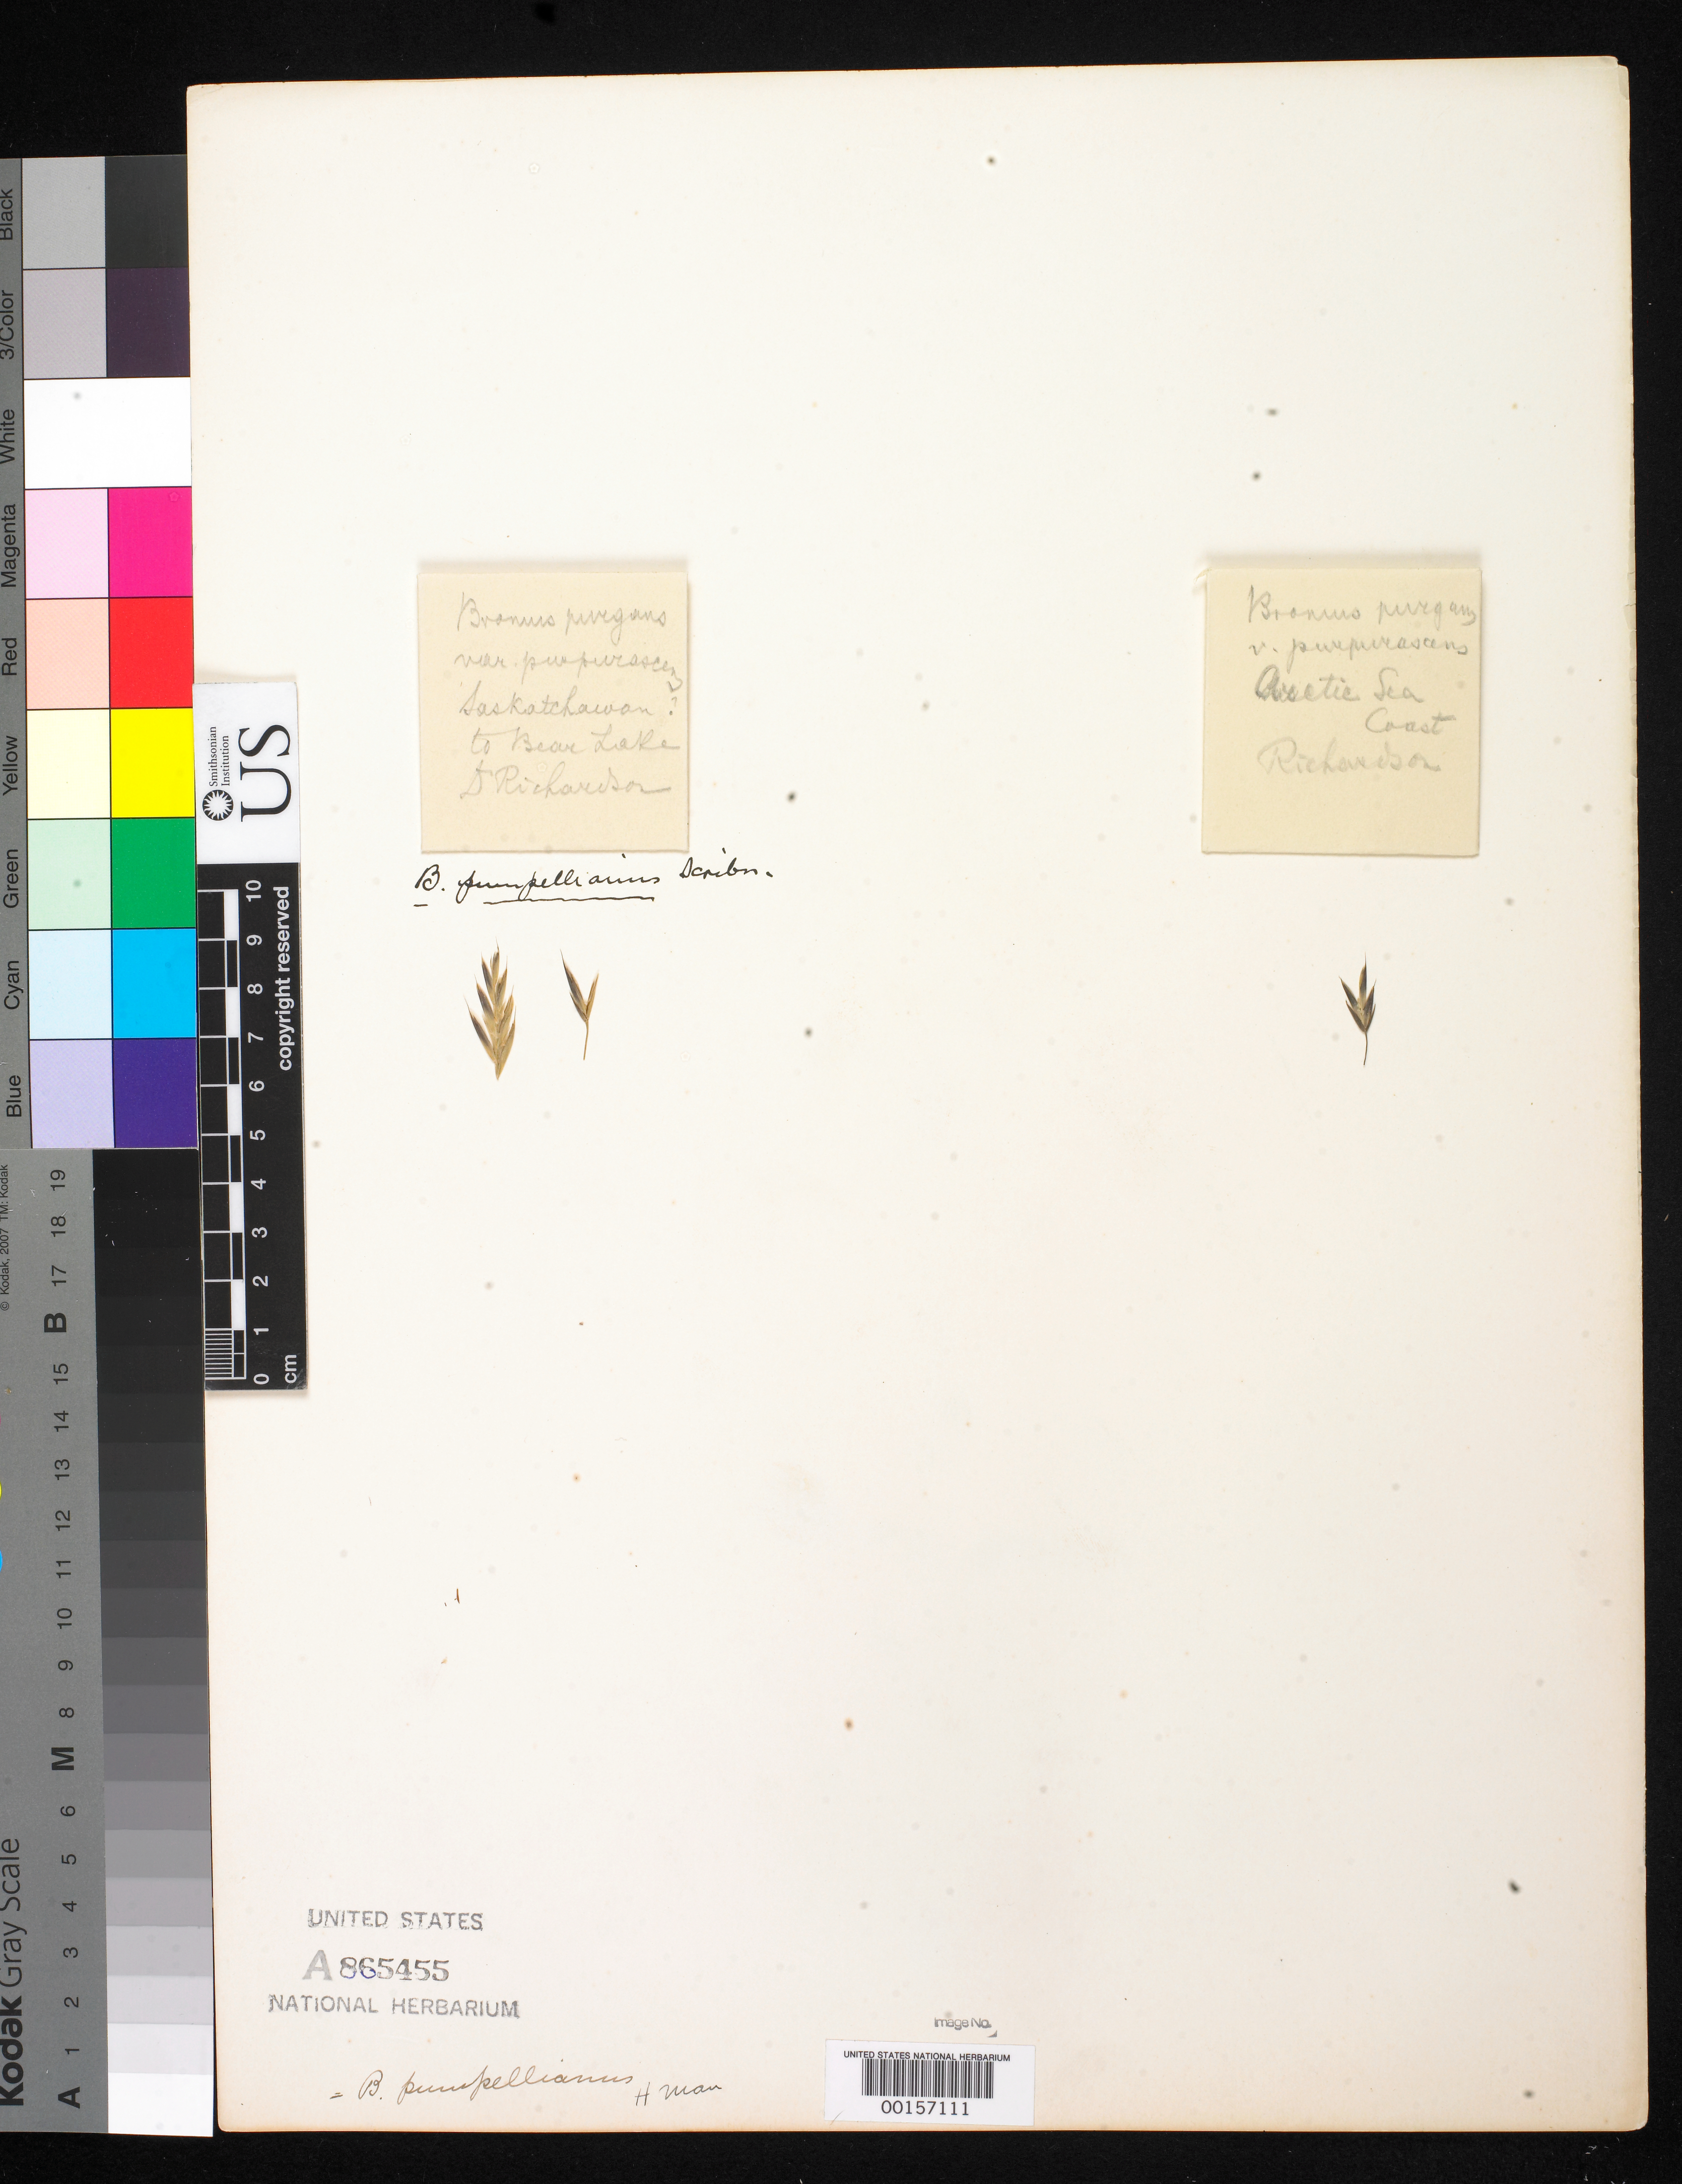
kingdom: Plantae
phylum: Tracheophyta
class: Liliopsida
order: Poales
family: Poaceae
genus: Bromus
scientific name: Bromus purgans var. purpurascens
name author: Hack. in Hook. f.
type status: Type Fragment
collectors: J. Richardson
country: Canada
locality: From Saskatchewan to Bear Lake to Arctic seacoast.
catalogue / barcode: US 865455A